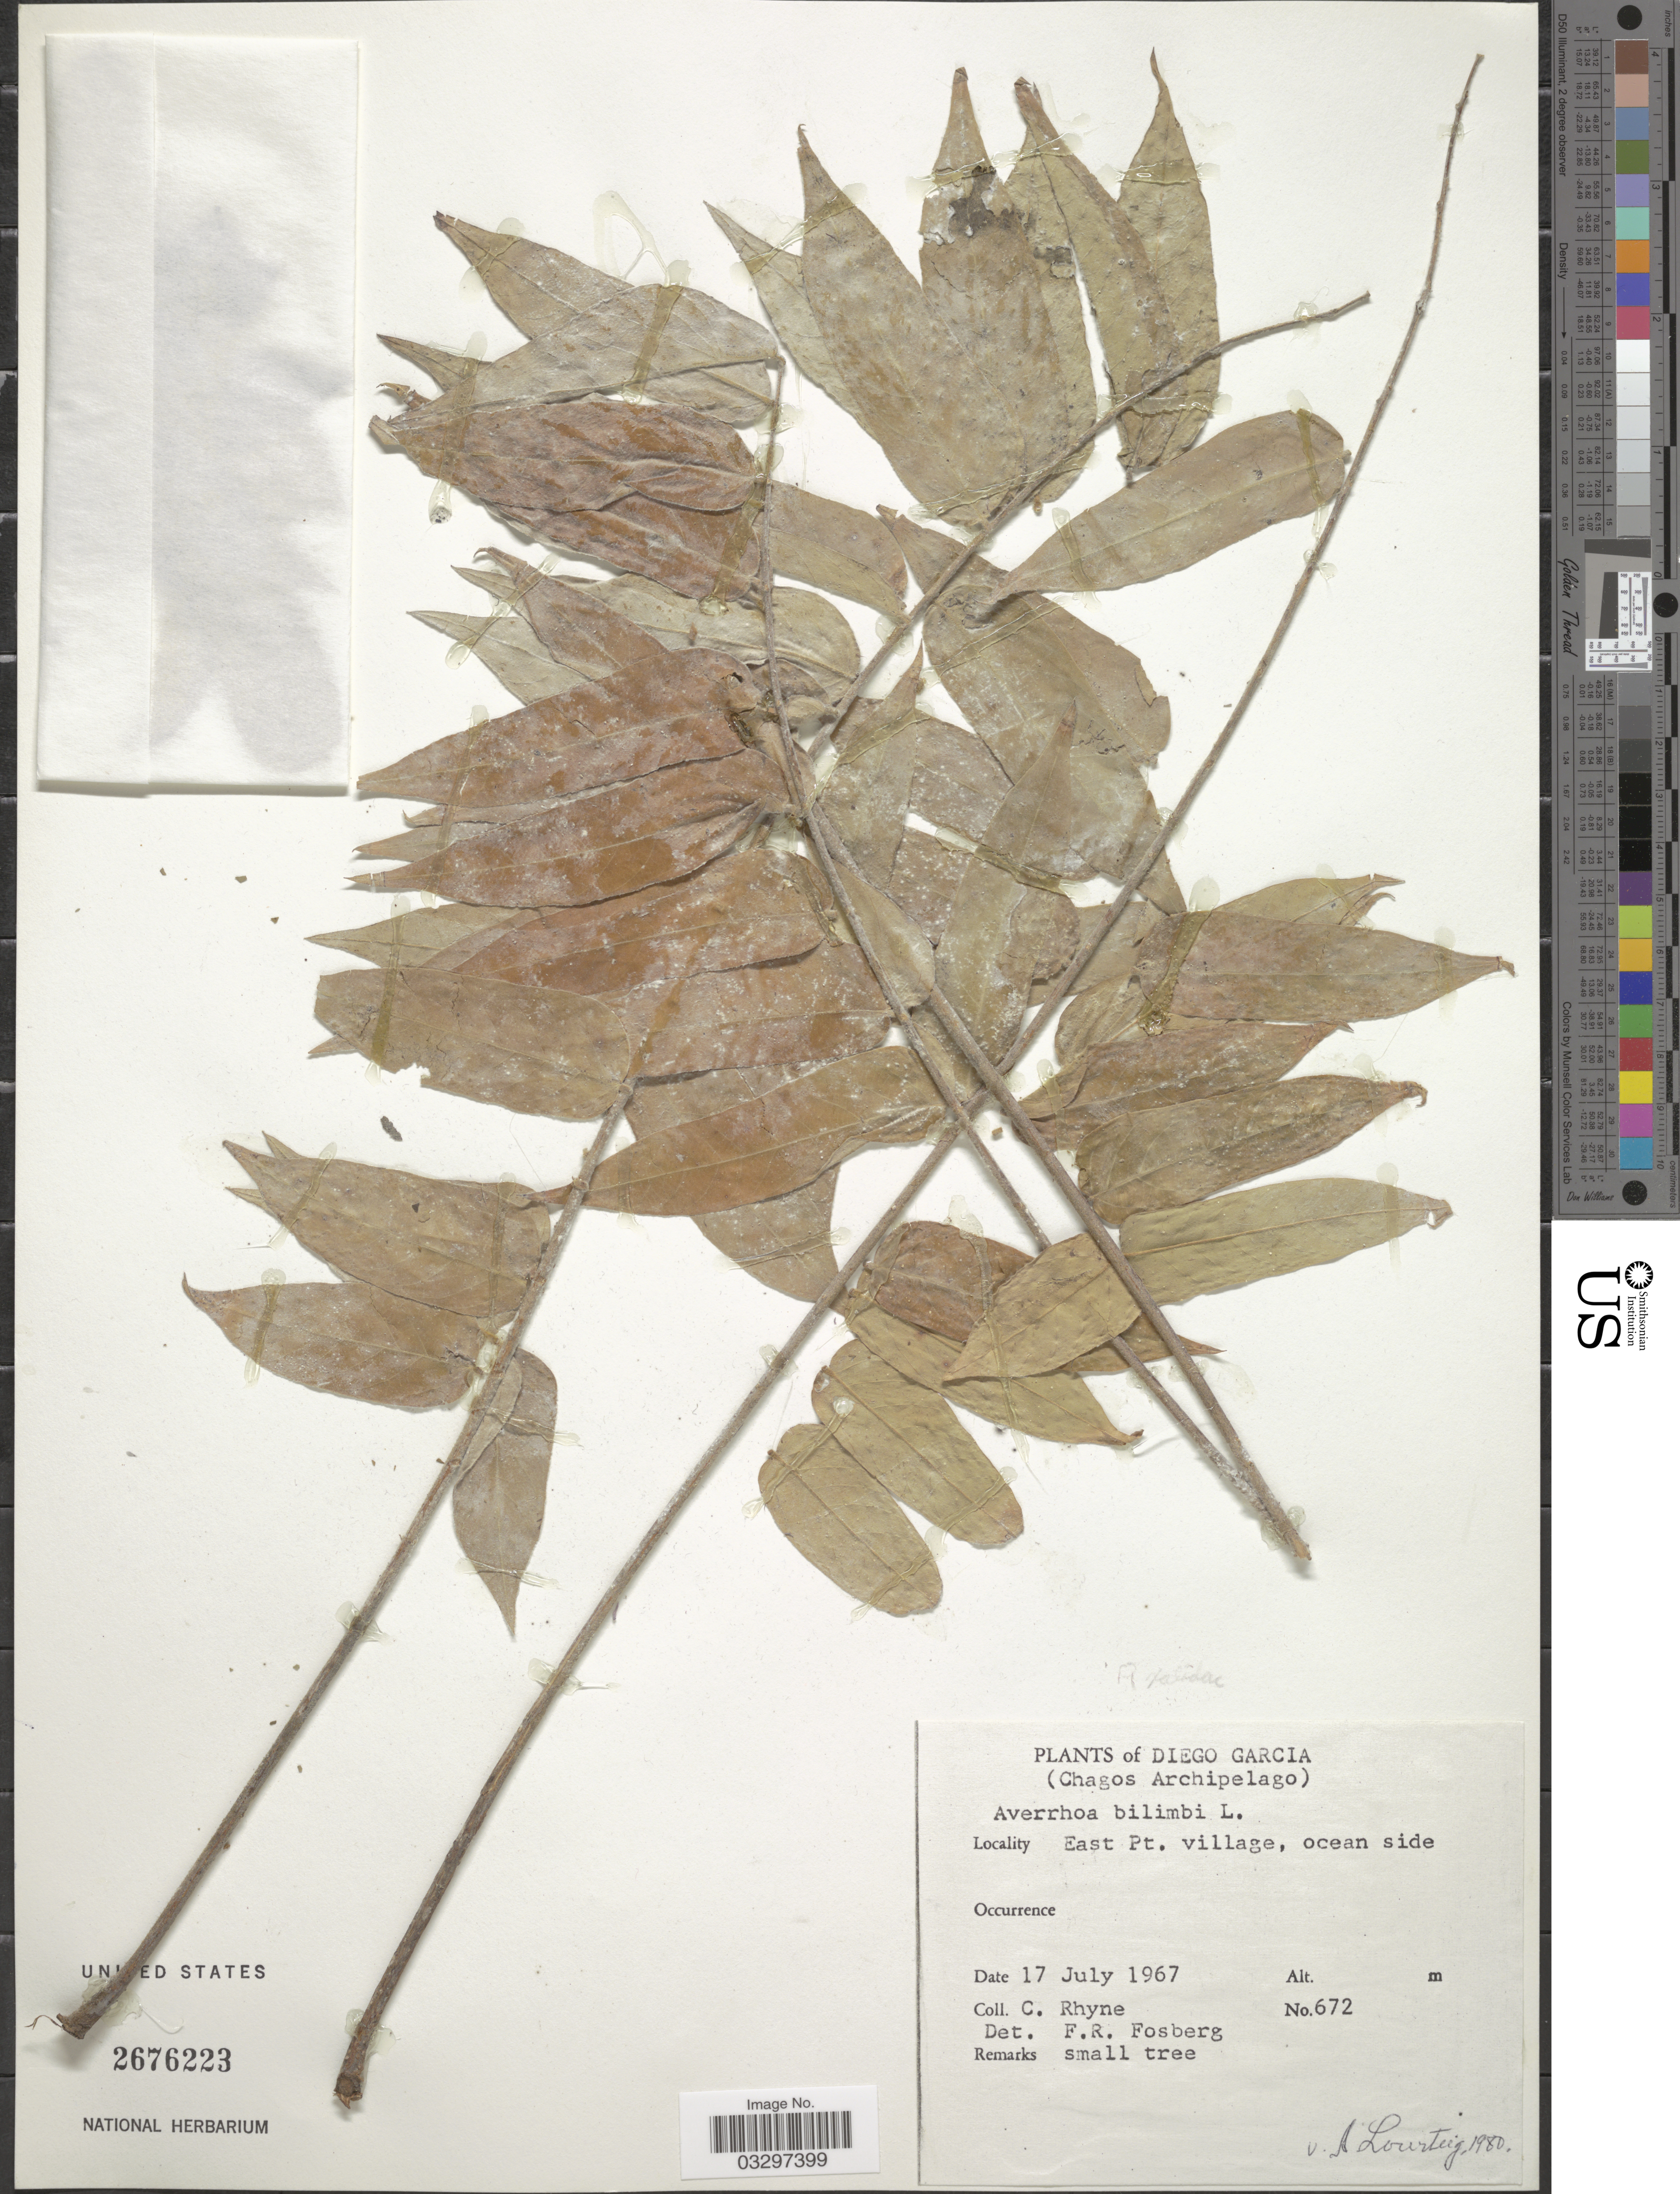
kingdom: Plantae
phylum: Tracheophyta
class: Magnoliopsida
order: Oxalidales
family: Oxalidaceae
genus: Averrhoa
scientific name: Averrhoa bilimbi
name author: L.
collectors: C. Rhyne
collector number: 672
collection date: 1967-07-17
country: British Indian Ocean Territory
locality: Diego Garcia (Chagos Archipelago). East Pt. village, ocean side.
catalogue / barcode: US 2676223